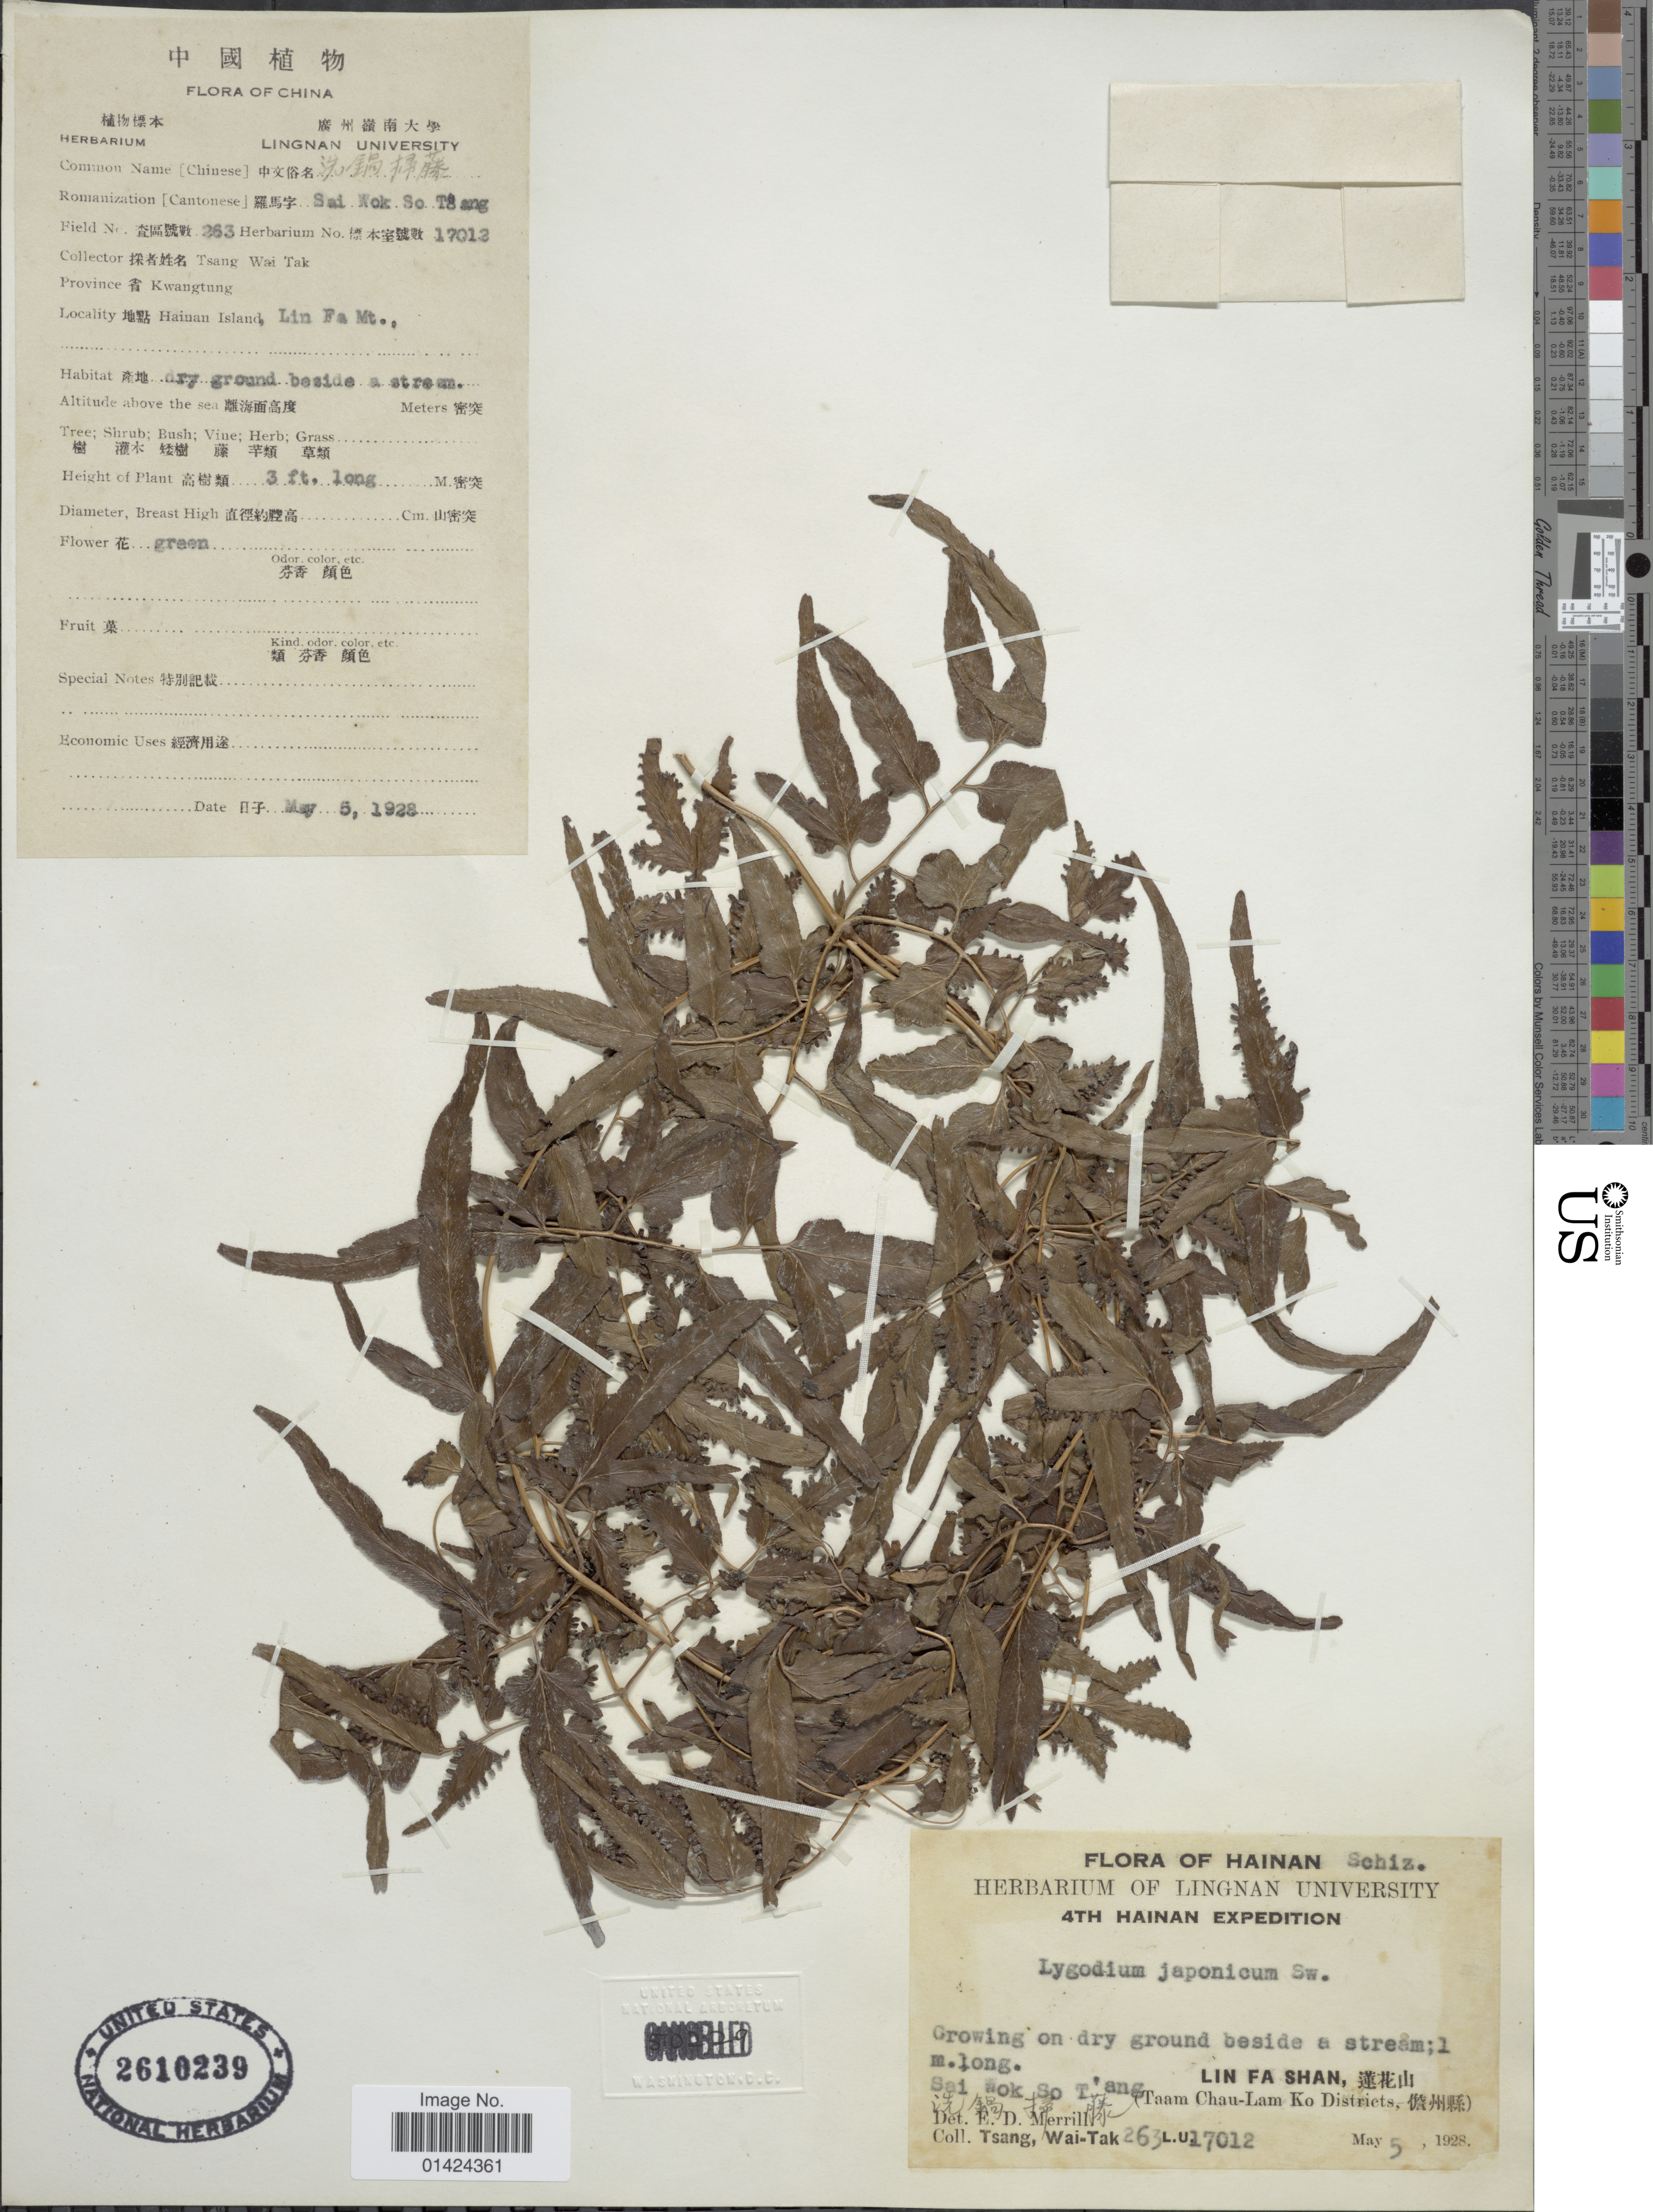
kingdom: Plantae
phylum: Tracheophyta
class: Polypodiopsida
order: Schizaeales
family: Lygodiaceae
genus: Lygodium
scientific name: Lygodium japonicum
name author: (Thunb.) Sw.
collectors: W. T. Tsang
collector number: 263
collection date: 1928-05-05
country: China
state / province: Hainan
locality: Lin Fa Shan. SaiWok So T'ang. (Taam Chau-Lam Ko District).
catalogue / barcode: US 2610239